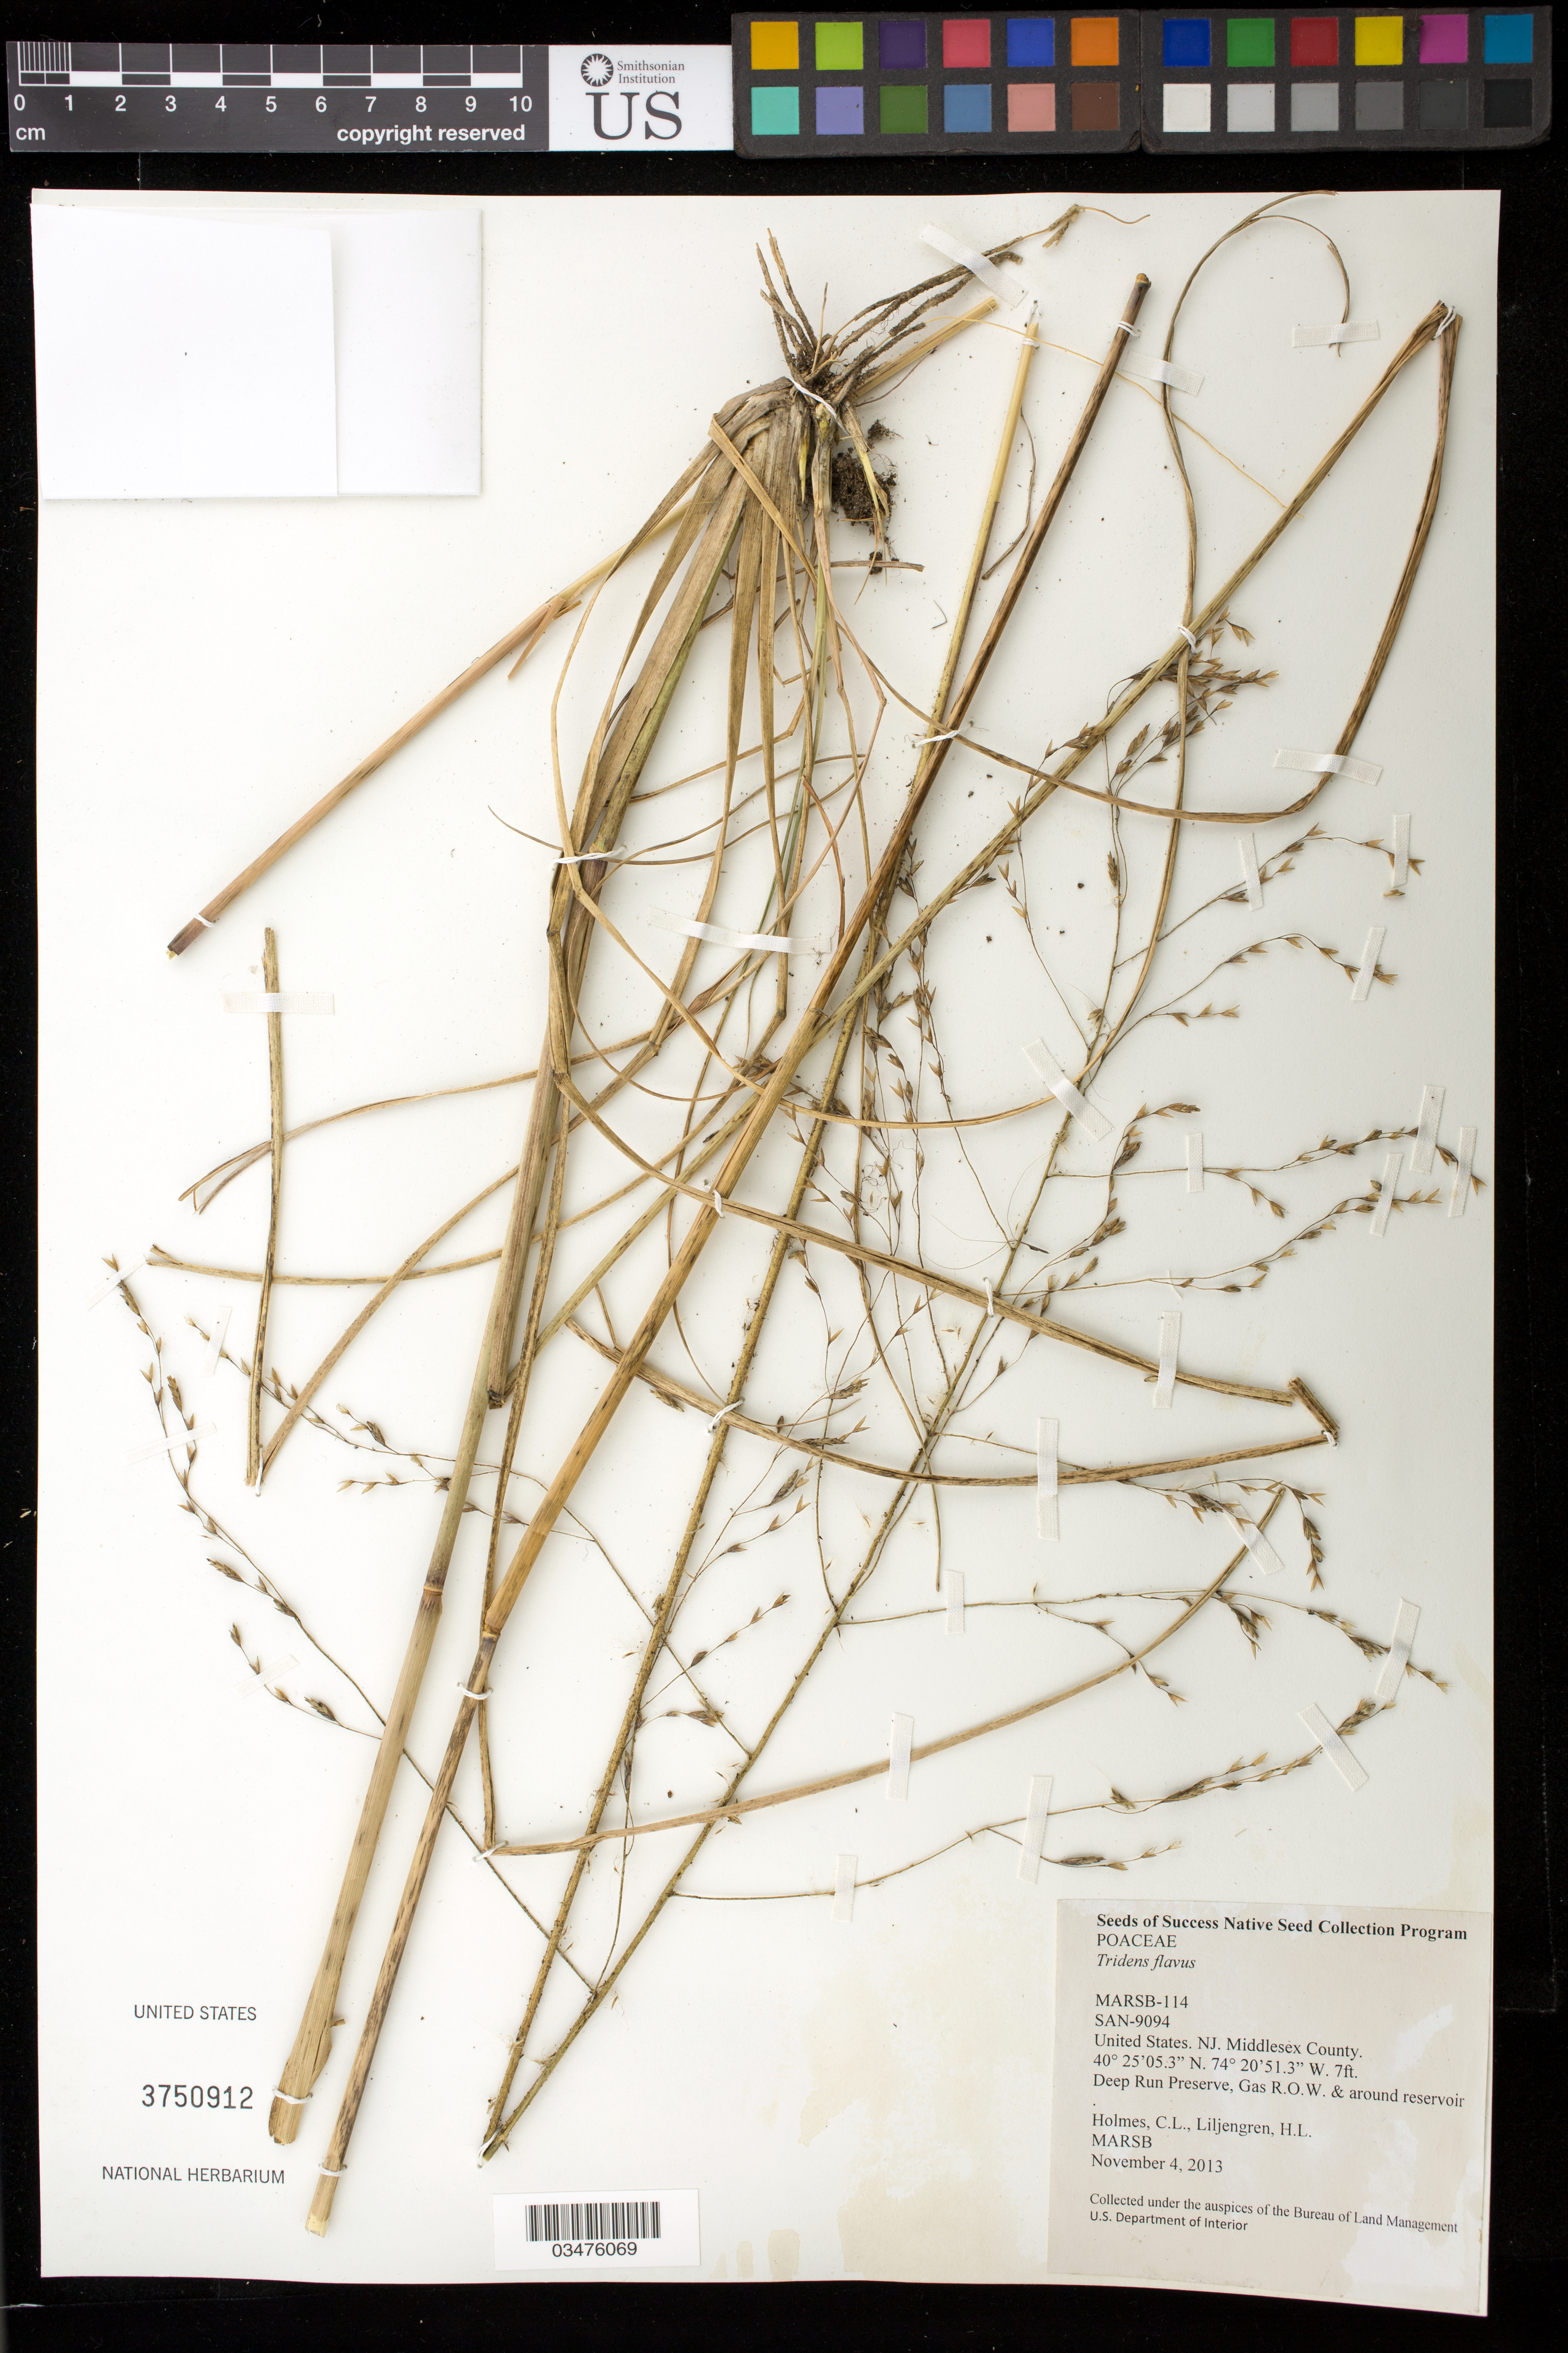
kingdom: Plantae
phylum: Tracheophyta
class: Liliopsida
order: Poales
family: Poaceae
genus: Tridens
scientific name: Tridens flavus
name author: (L.) Hitchc.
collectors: C. Holmes & H. Liljengren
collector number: MARSB-114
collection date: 2013-11-04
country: United States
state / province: New Jersey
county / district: Middlesex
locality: Deep Run Preserve-around reservoir and Gas R. O. W.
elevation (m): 2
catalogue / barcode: US 3750912